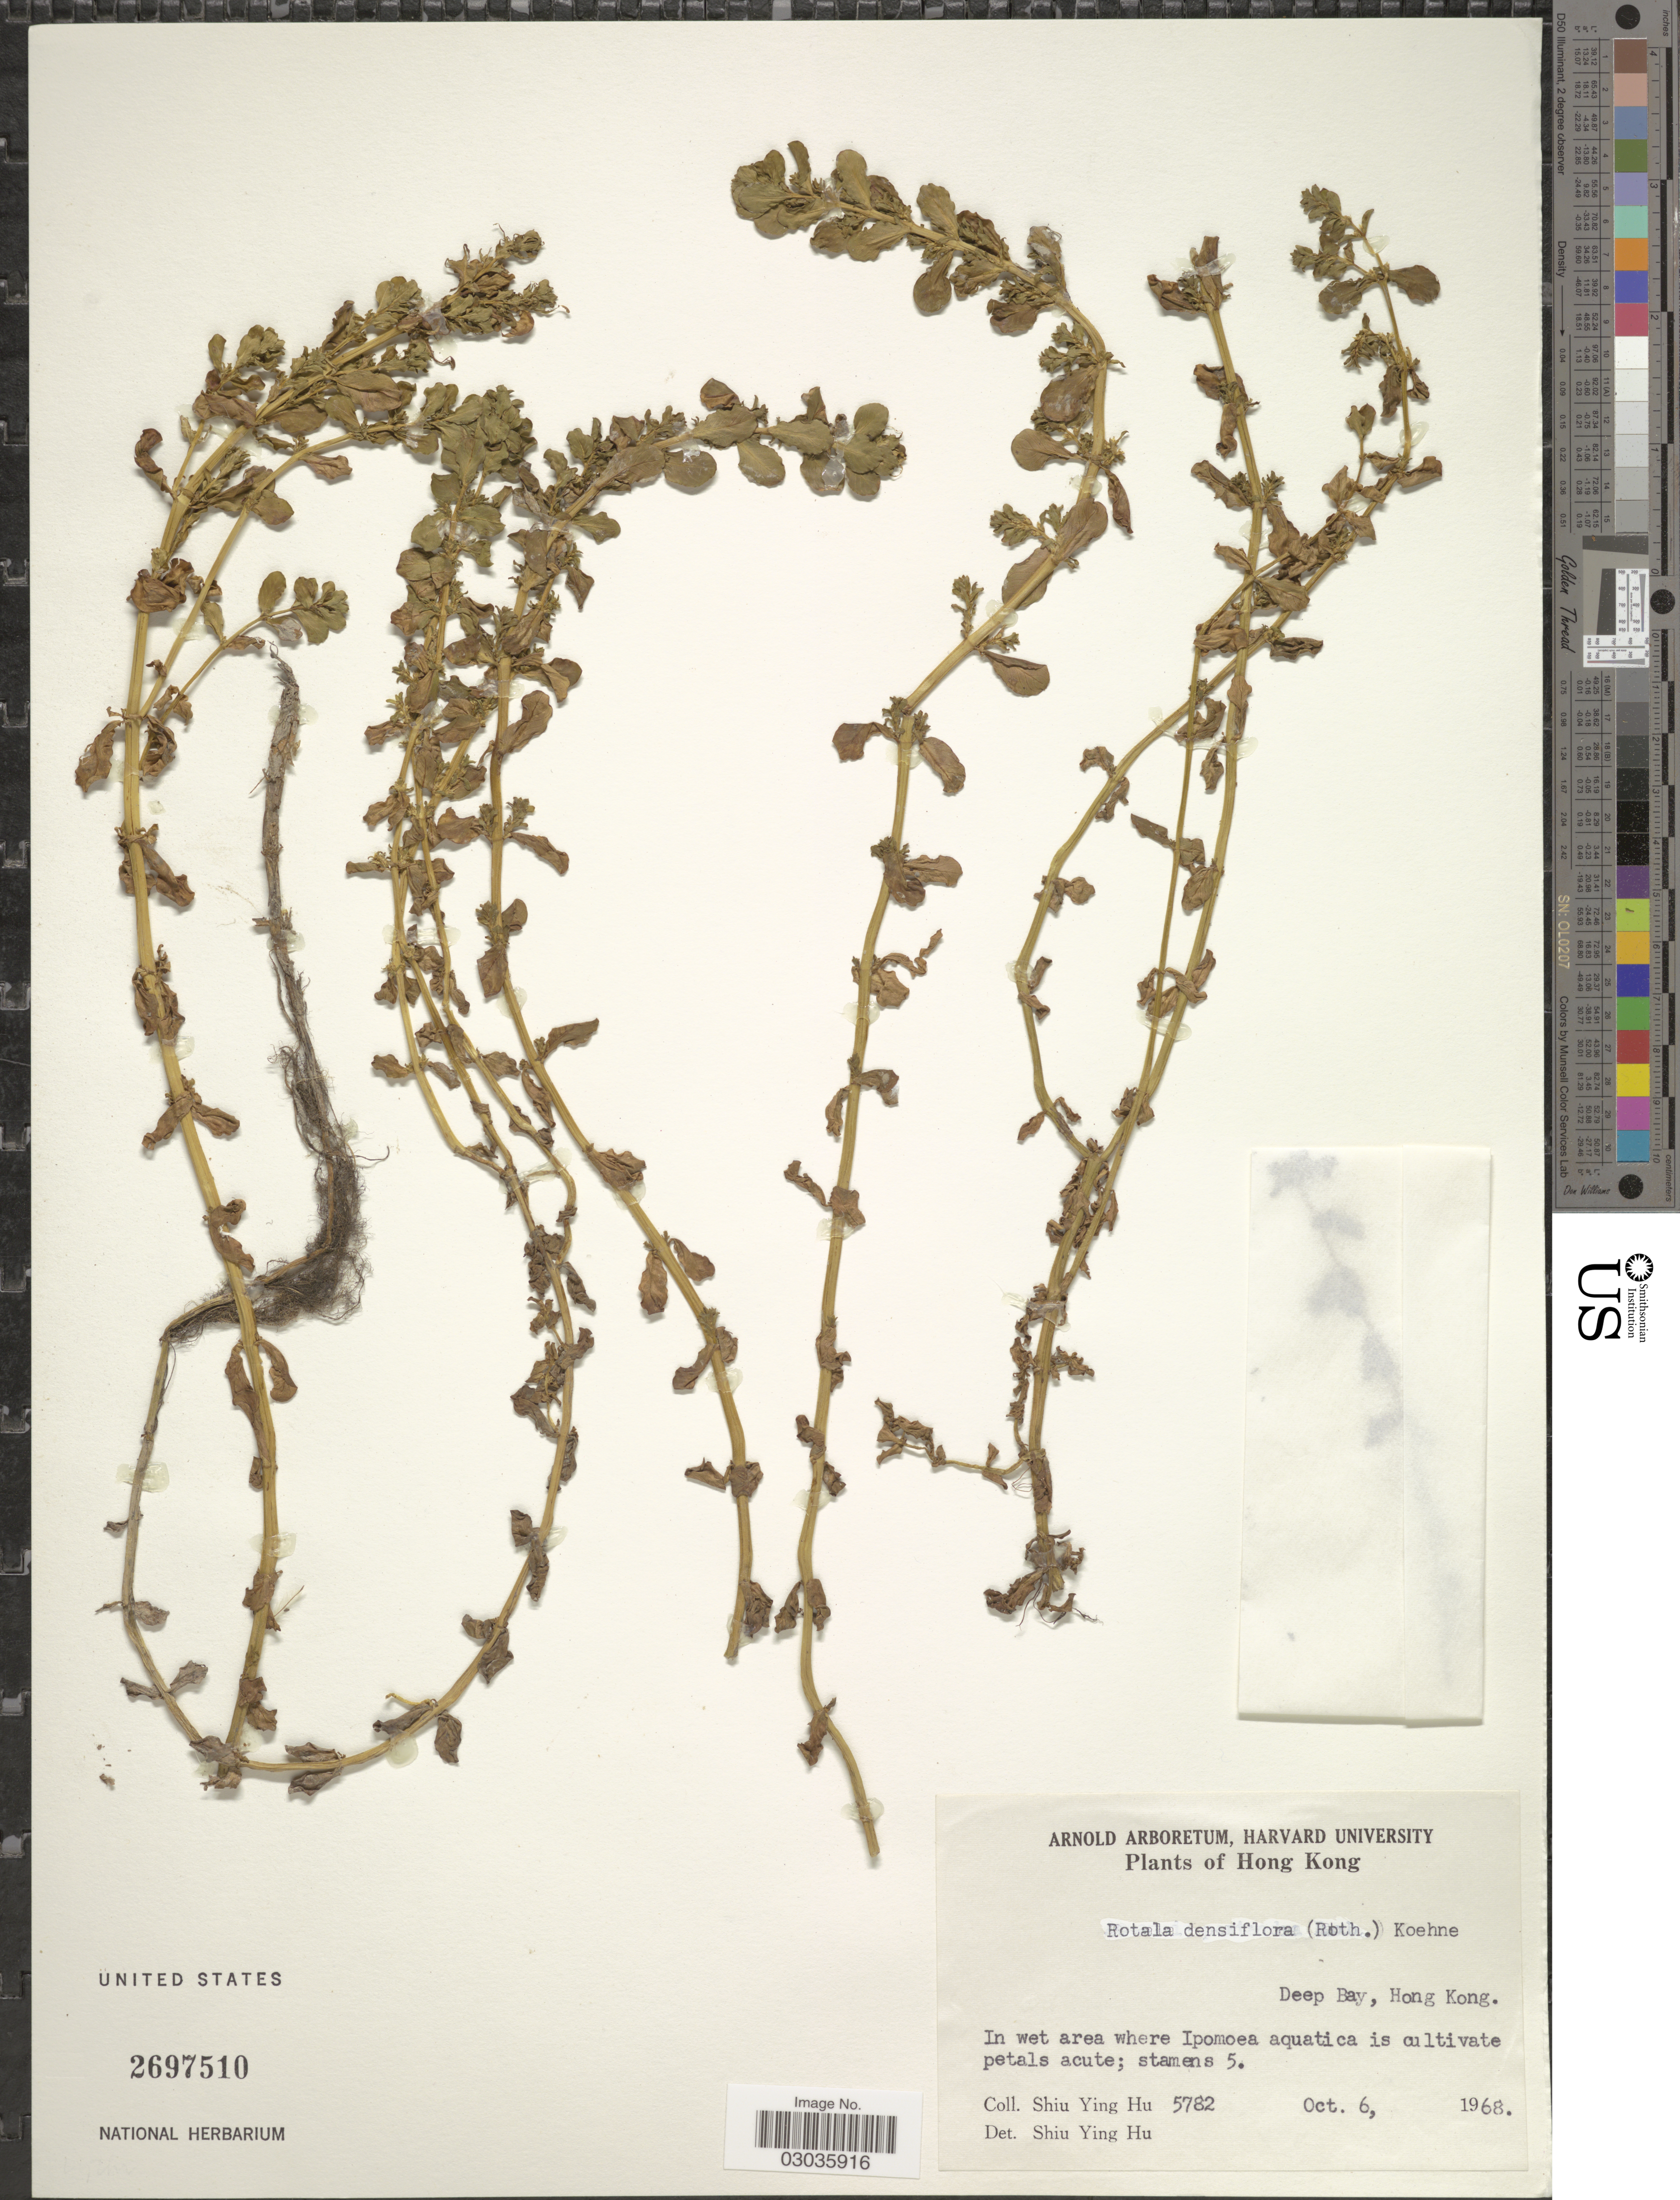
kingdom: Plantae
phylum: Tracheophyta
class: Magnoliopsida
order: Myrtales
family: Lythraceae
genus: Rotala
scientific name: Rotala densiflora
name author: (Roth) Koehne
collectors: S. Y. Hu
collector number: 5782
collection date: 1968-10-06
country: China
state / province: Hong Kong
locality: Deep Bay.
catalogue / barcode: US 2697510